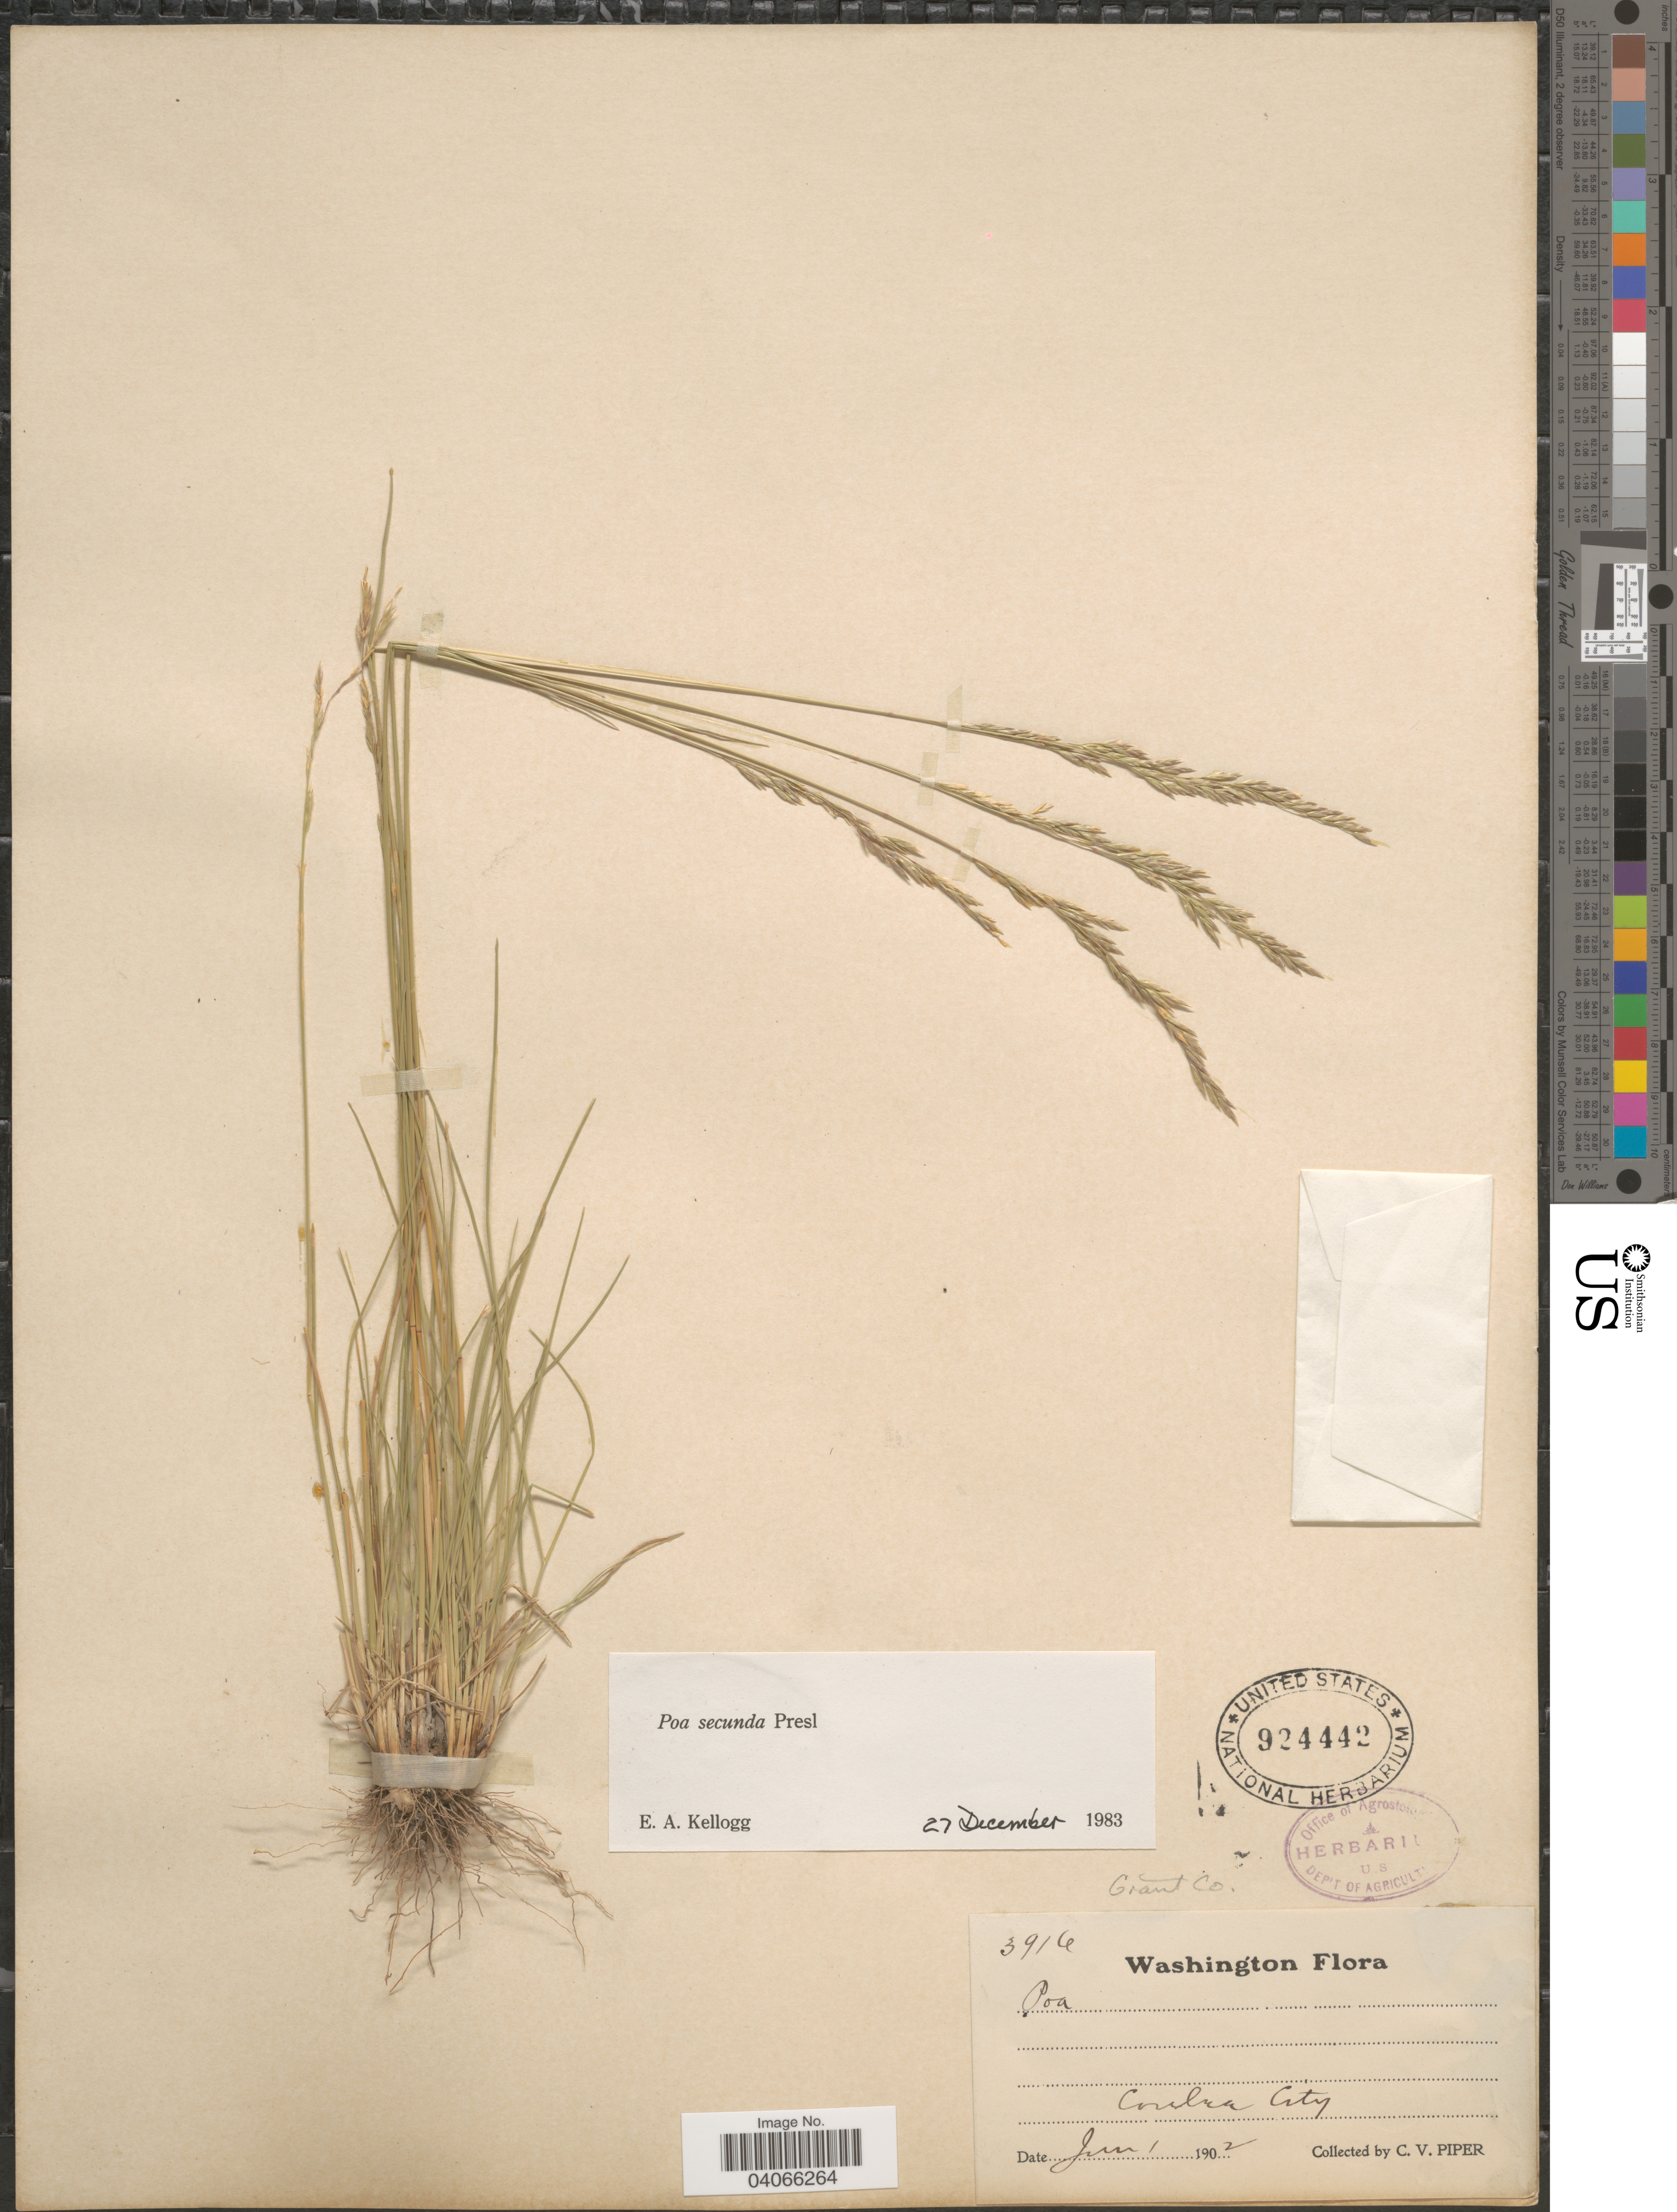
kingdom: Plantae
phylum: Tracheophyta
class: Liliopsida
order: Poales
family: Poaceae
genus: Poa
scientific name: Poa secunda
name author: J. Presl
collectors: C. V. Piper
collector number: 3916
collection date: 1902-06-01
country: United States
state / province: Washington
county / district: Grant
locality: Grant Co. Coulee City.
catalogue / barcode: US 924442